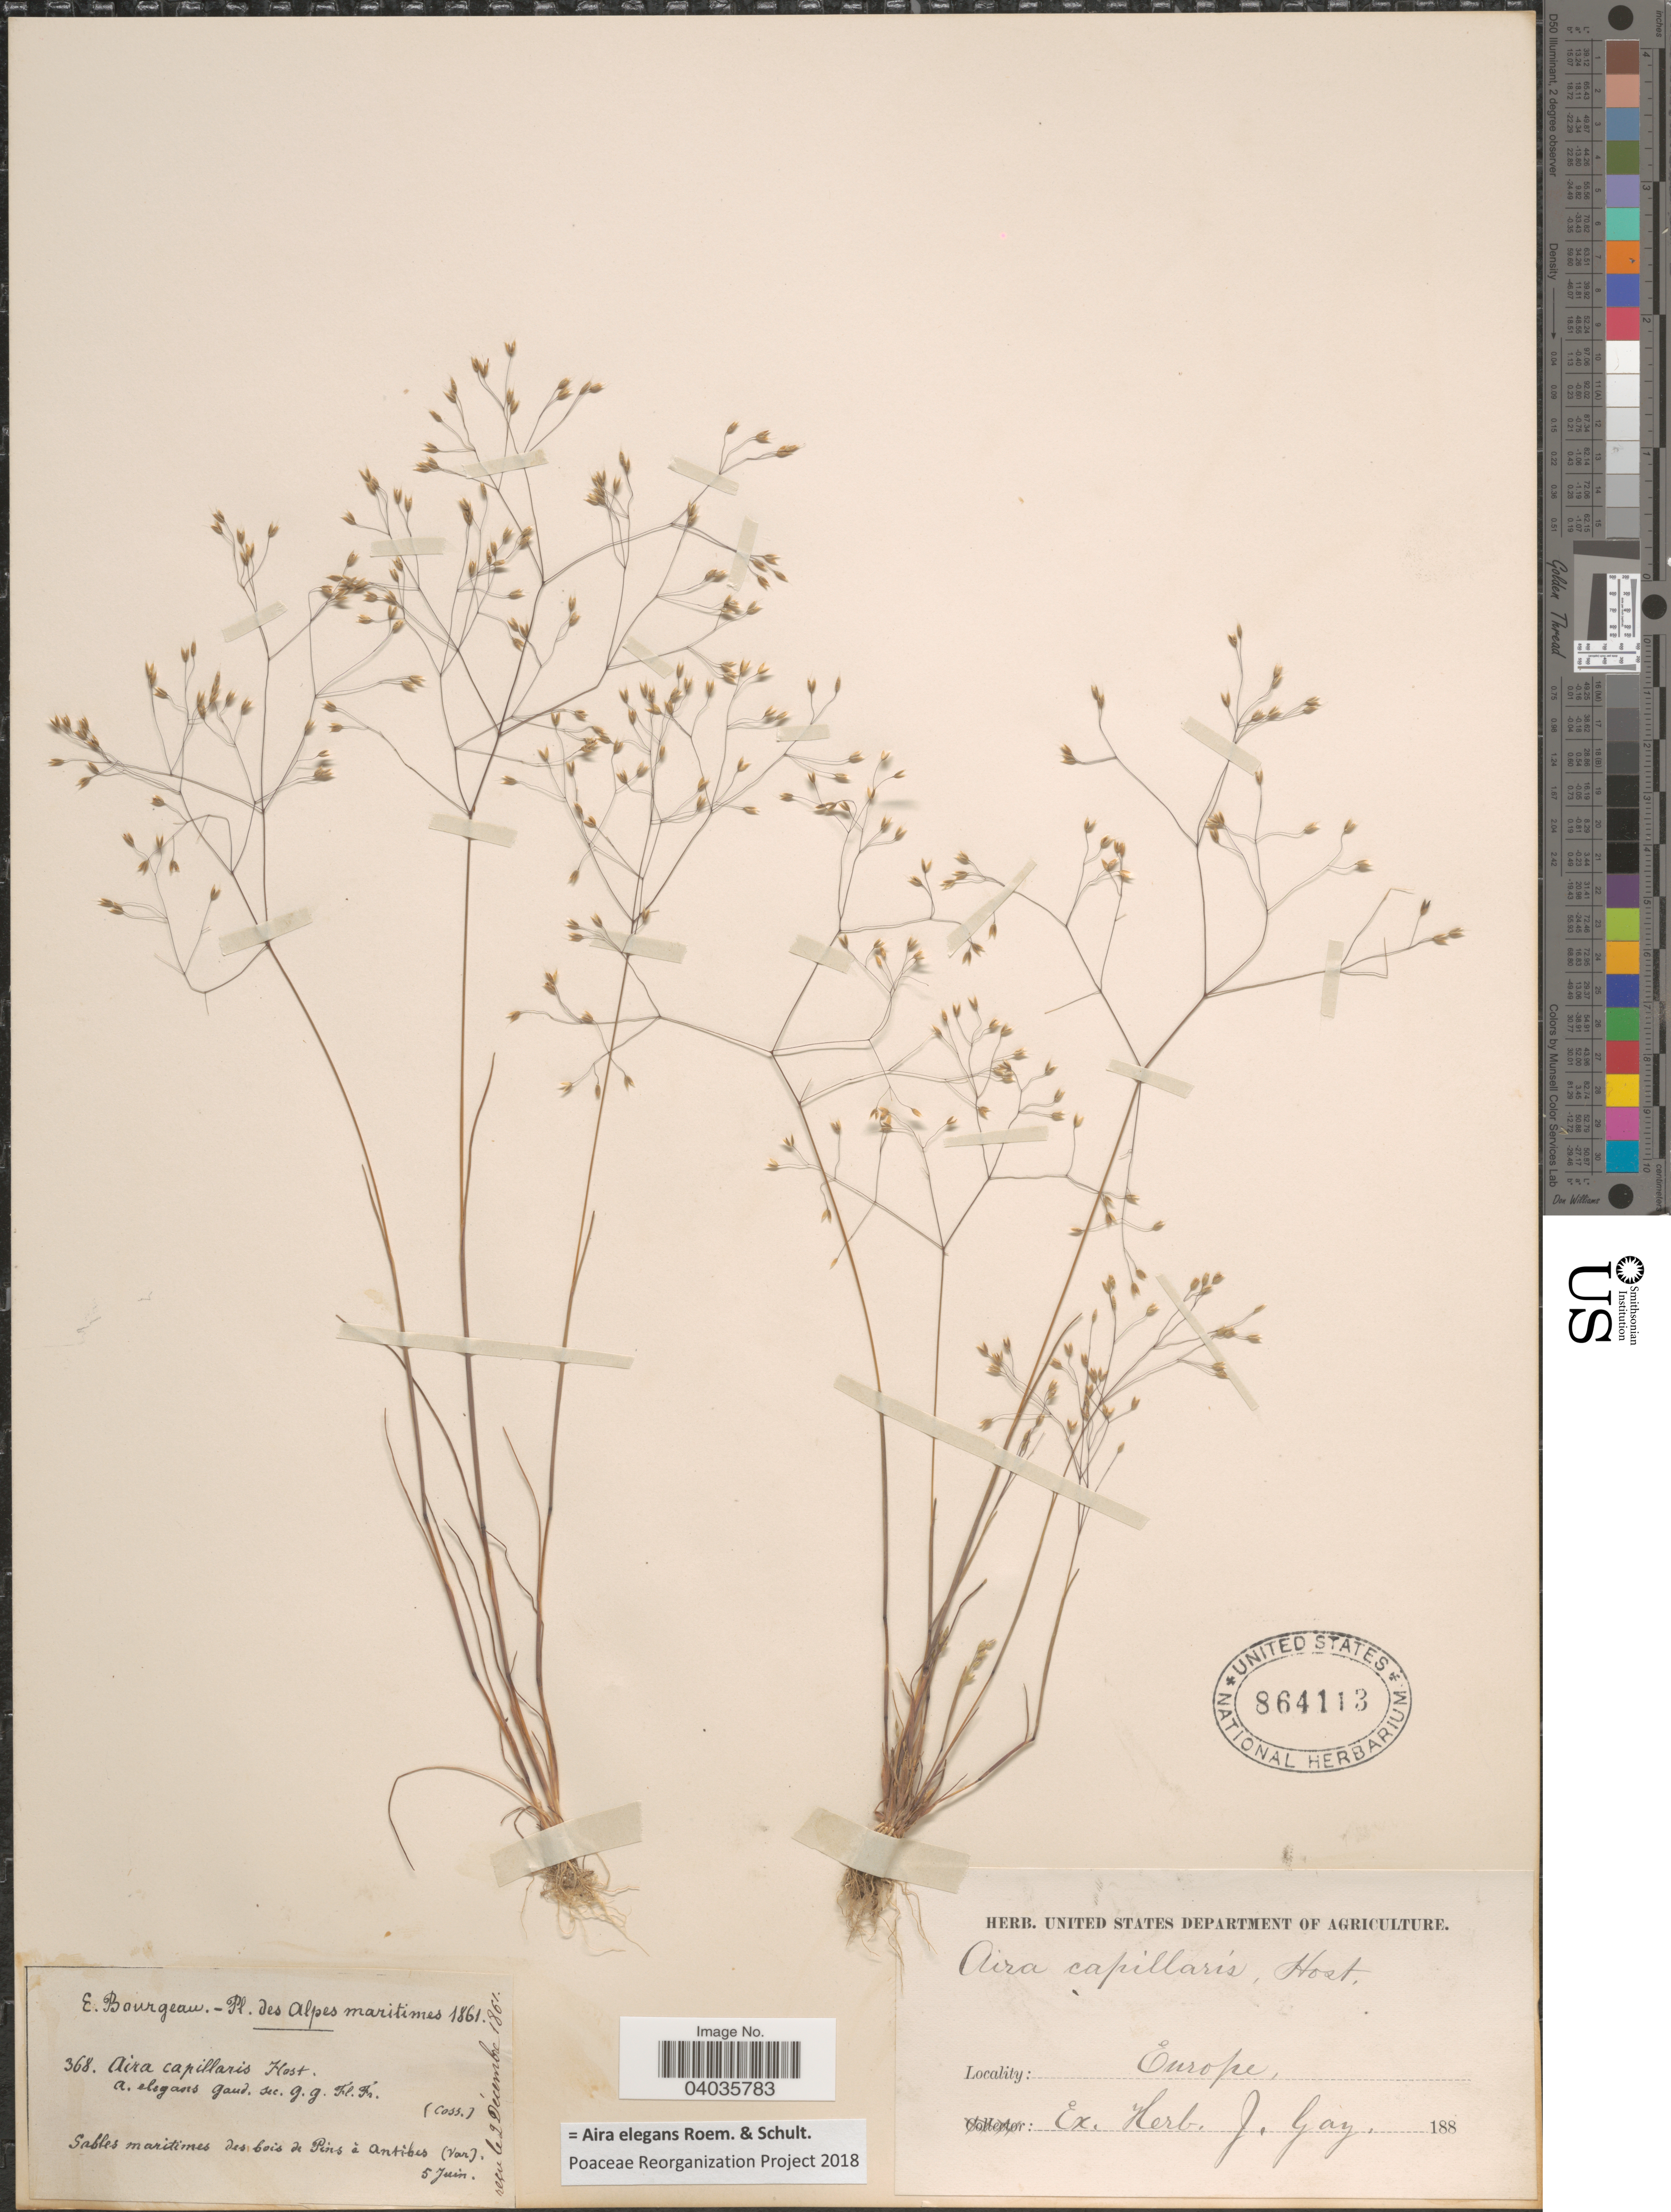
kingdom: Plantae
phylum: Tracheophyta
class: Liliopsida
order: Poales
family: Poaceae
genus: Aira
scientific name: Aira elegans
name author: L.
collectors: E. Bourgeau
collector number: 368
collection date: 1861-06-05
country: France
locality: Alpes maritimes. Sables maritimes des bois de Pins ă Antibes. Europe.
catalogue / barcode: US 864113